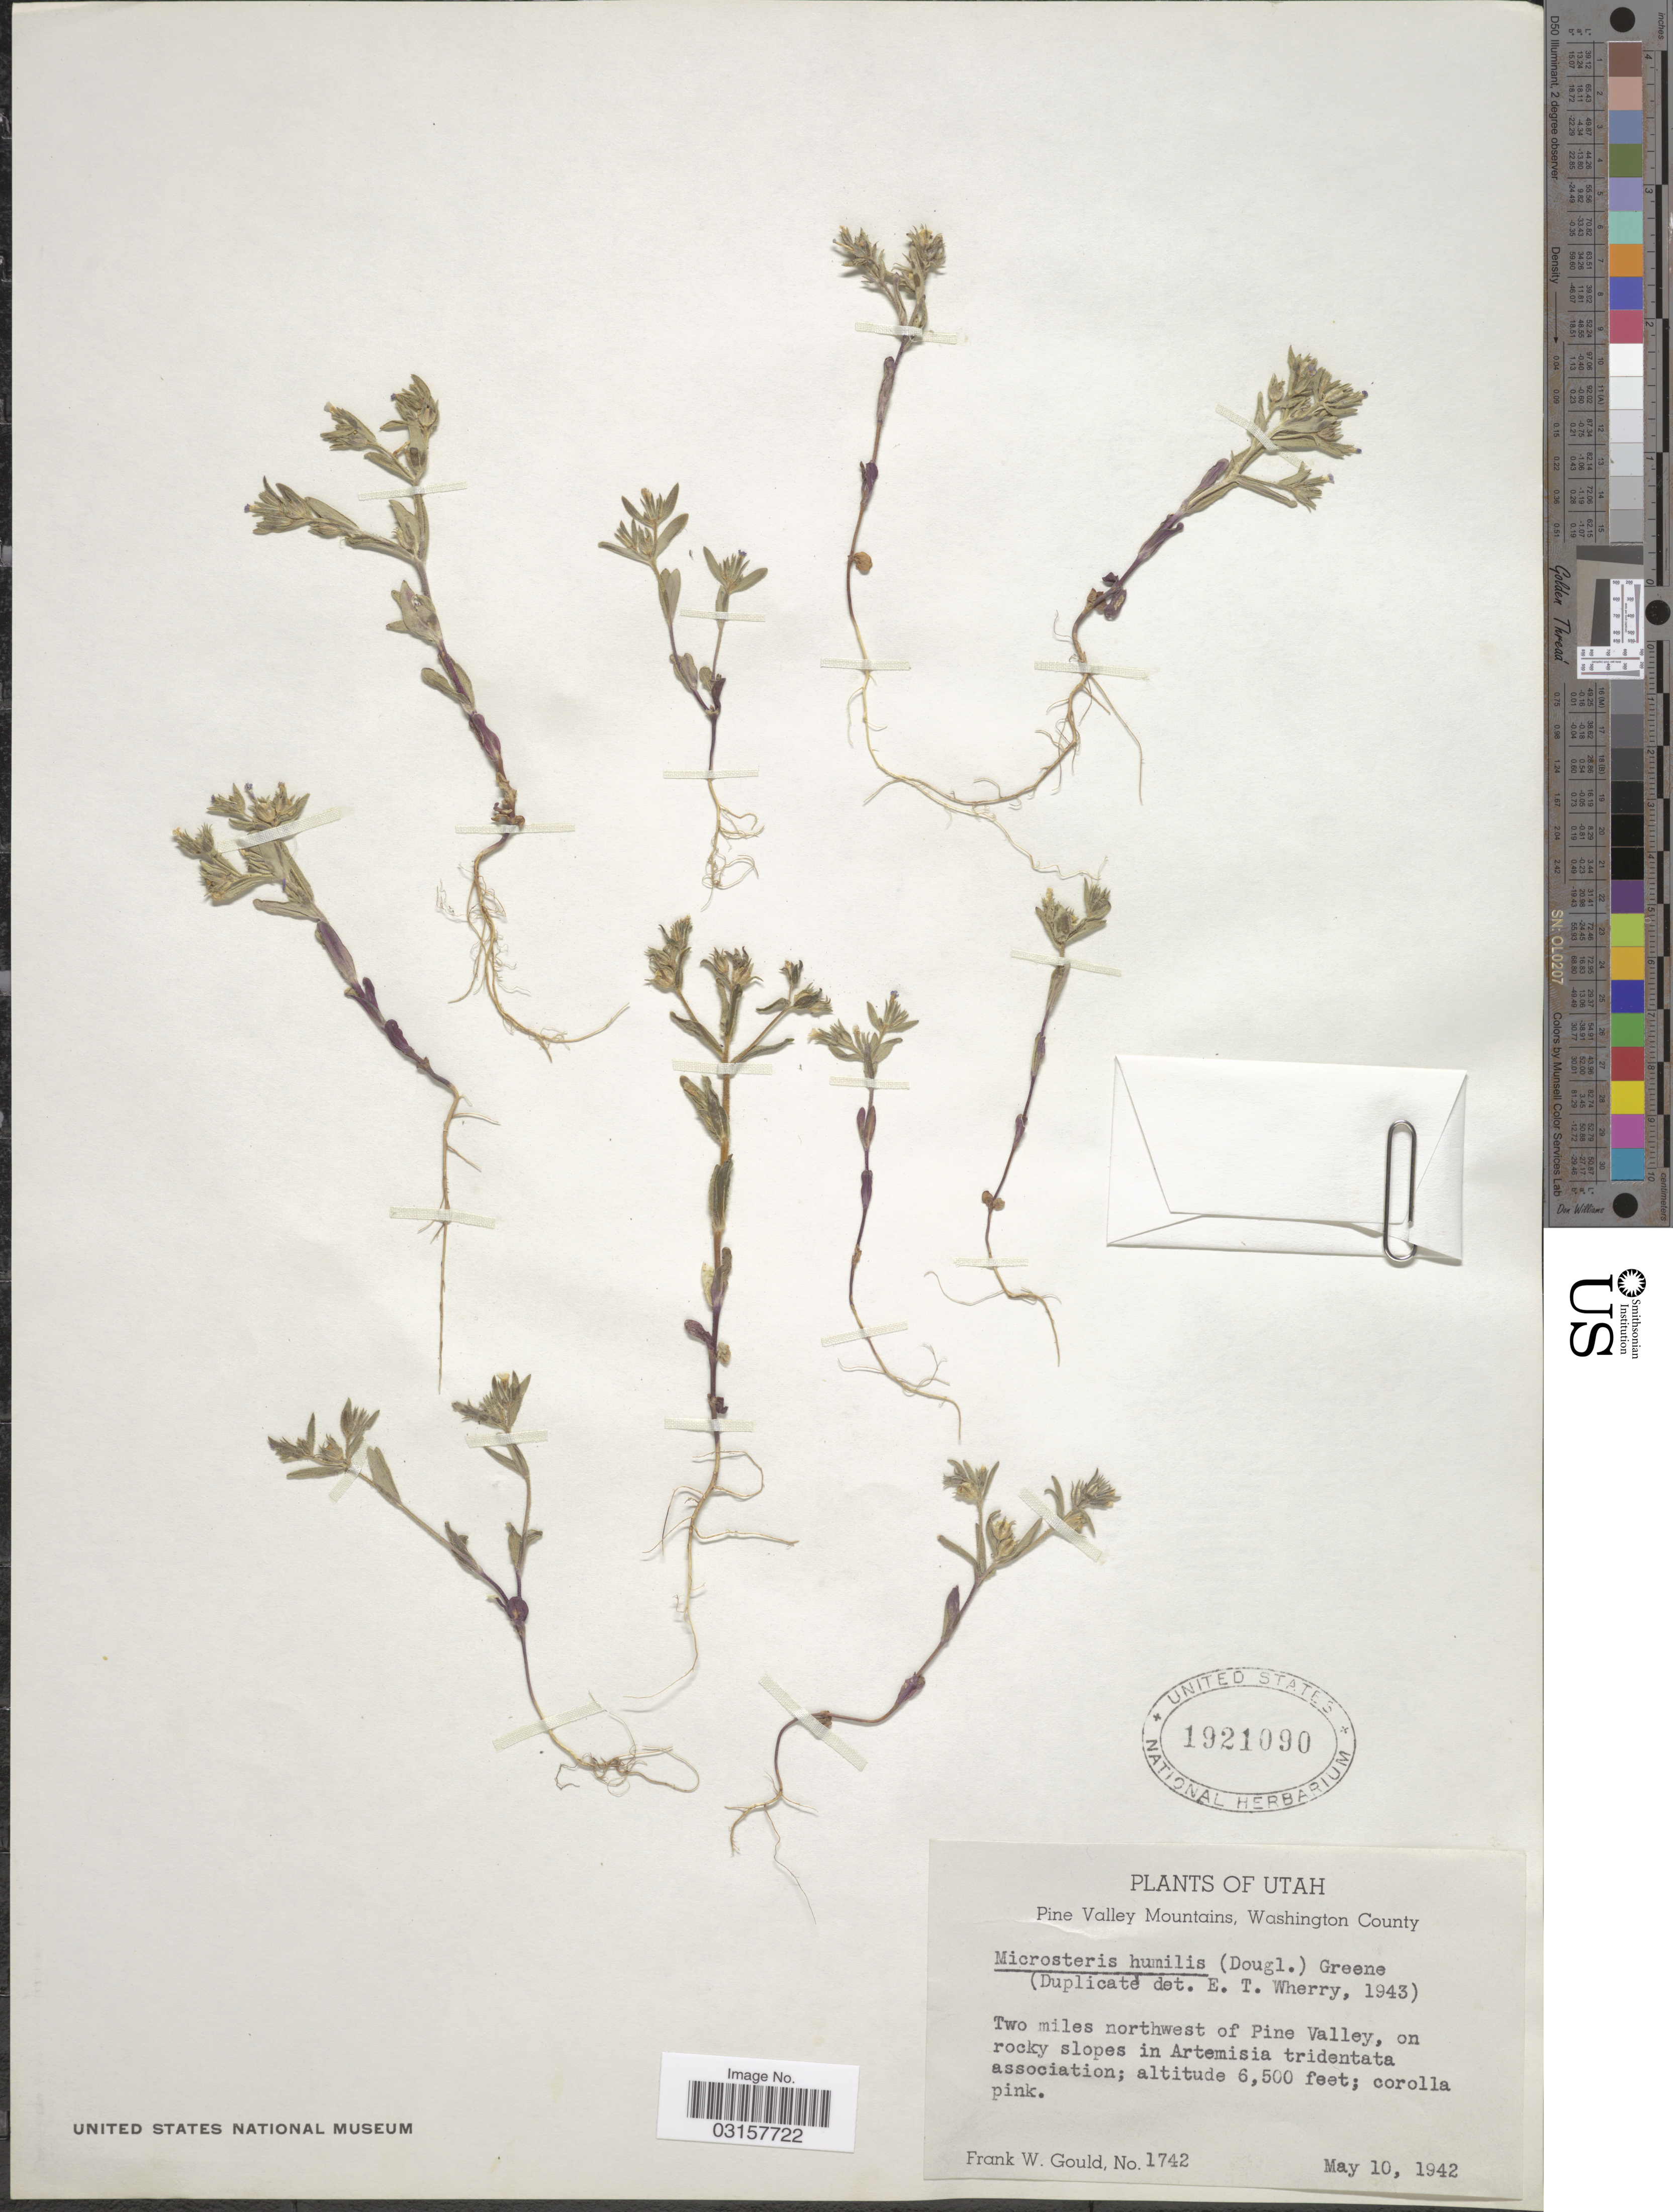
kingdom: Plantae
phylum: Tracheophyta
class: Magnoliopsida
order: Ericales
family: Polemoniaceae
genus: Microsteris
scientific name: Microsteris gracilis var. humilior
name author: (Hook.) Cronquist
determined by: (US) Smithsonian Institution - National Museum of Natural History - Department of Botany (UNITED STATES)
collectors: F. W. Gould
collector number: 1742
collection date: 1942-05-10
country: United States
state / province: Utah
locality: Pine Valley Mountains, Washington County. Two miles northwest of Pine Valley.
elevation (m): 1981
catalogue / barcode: US 1921090